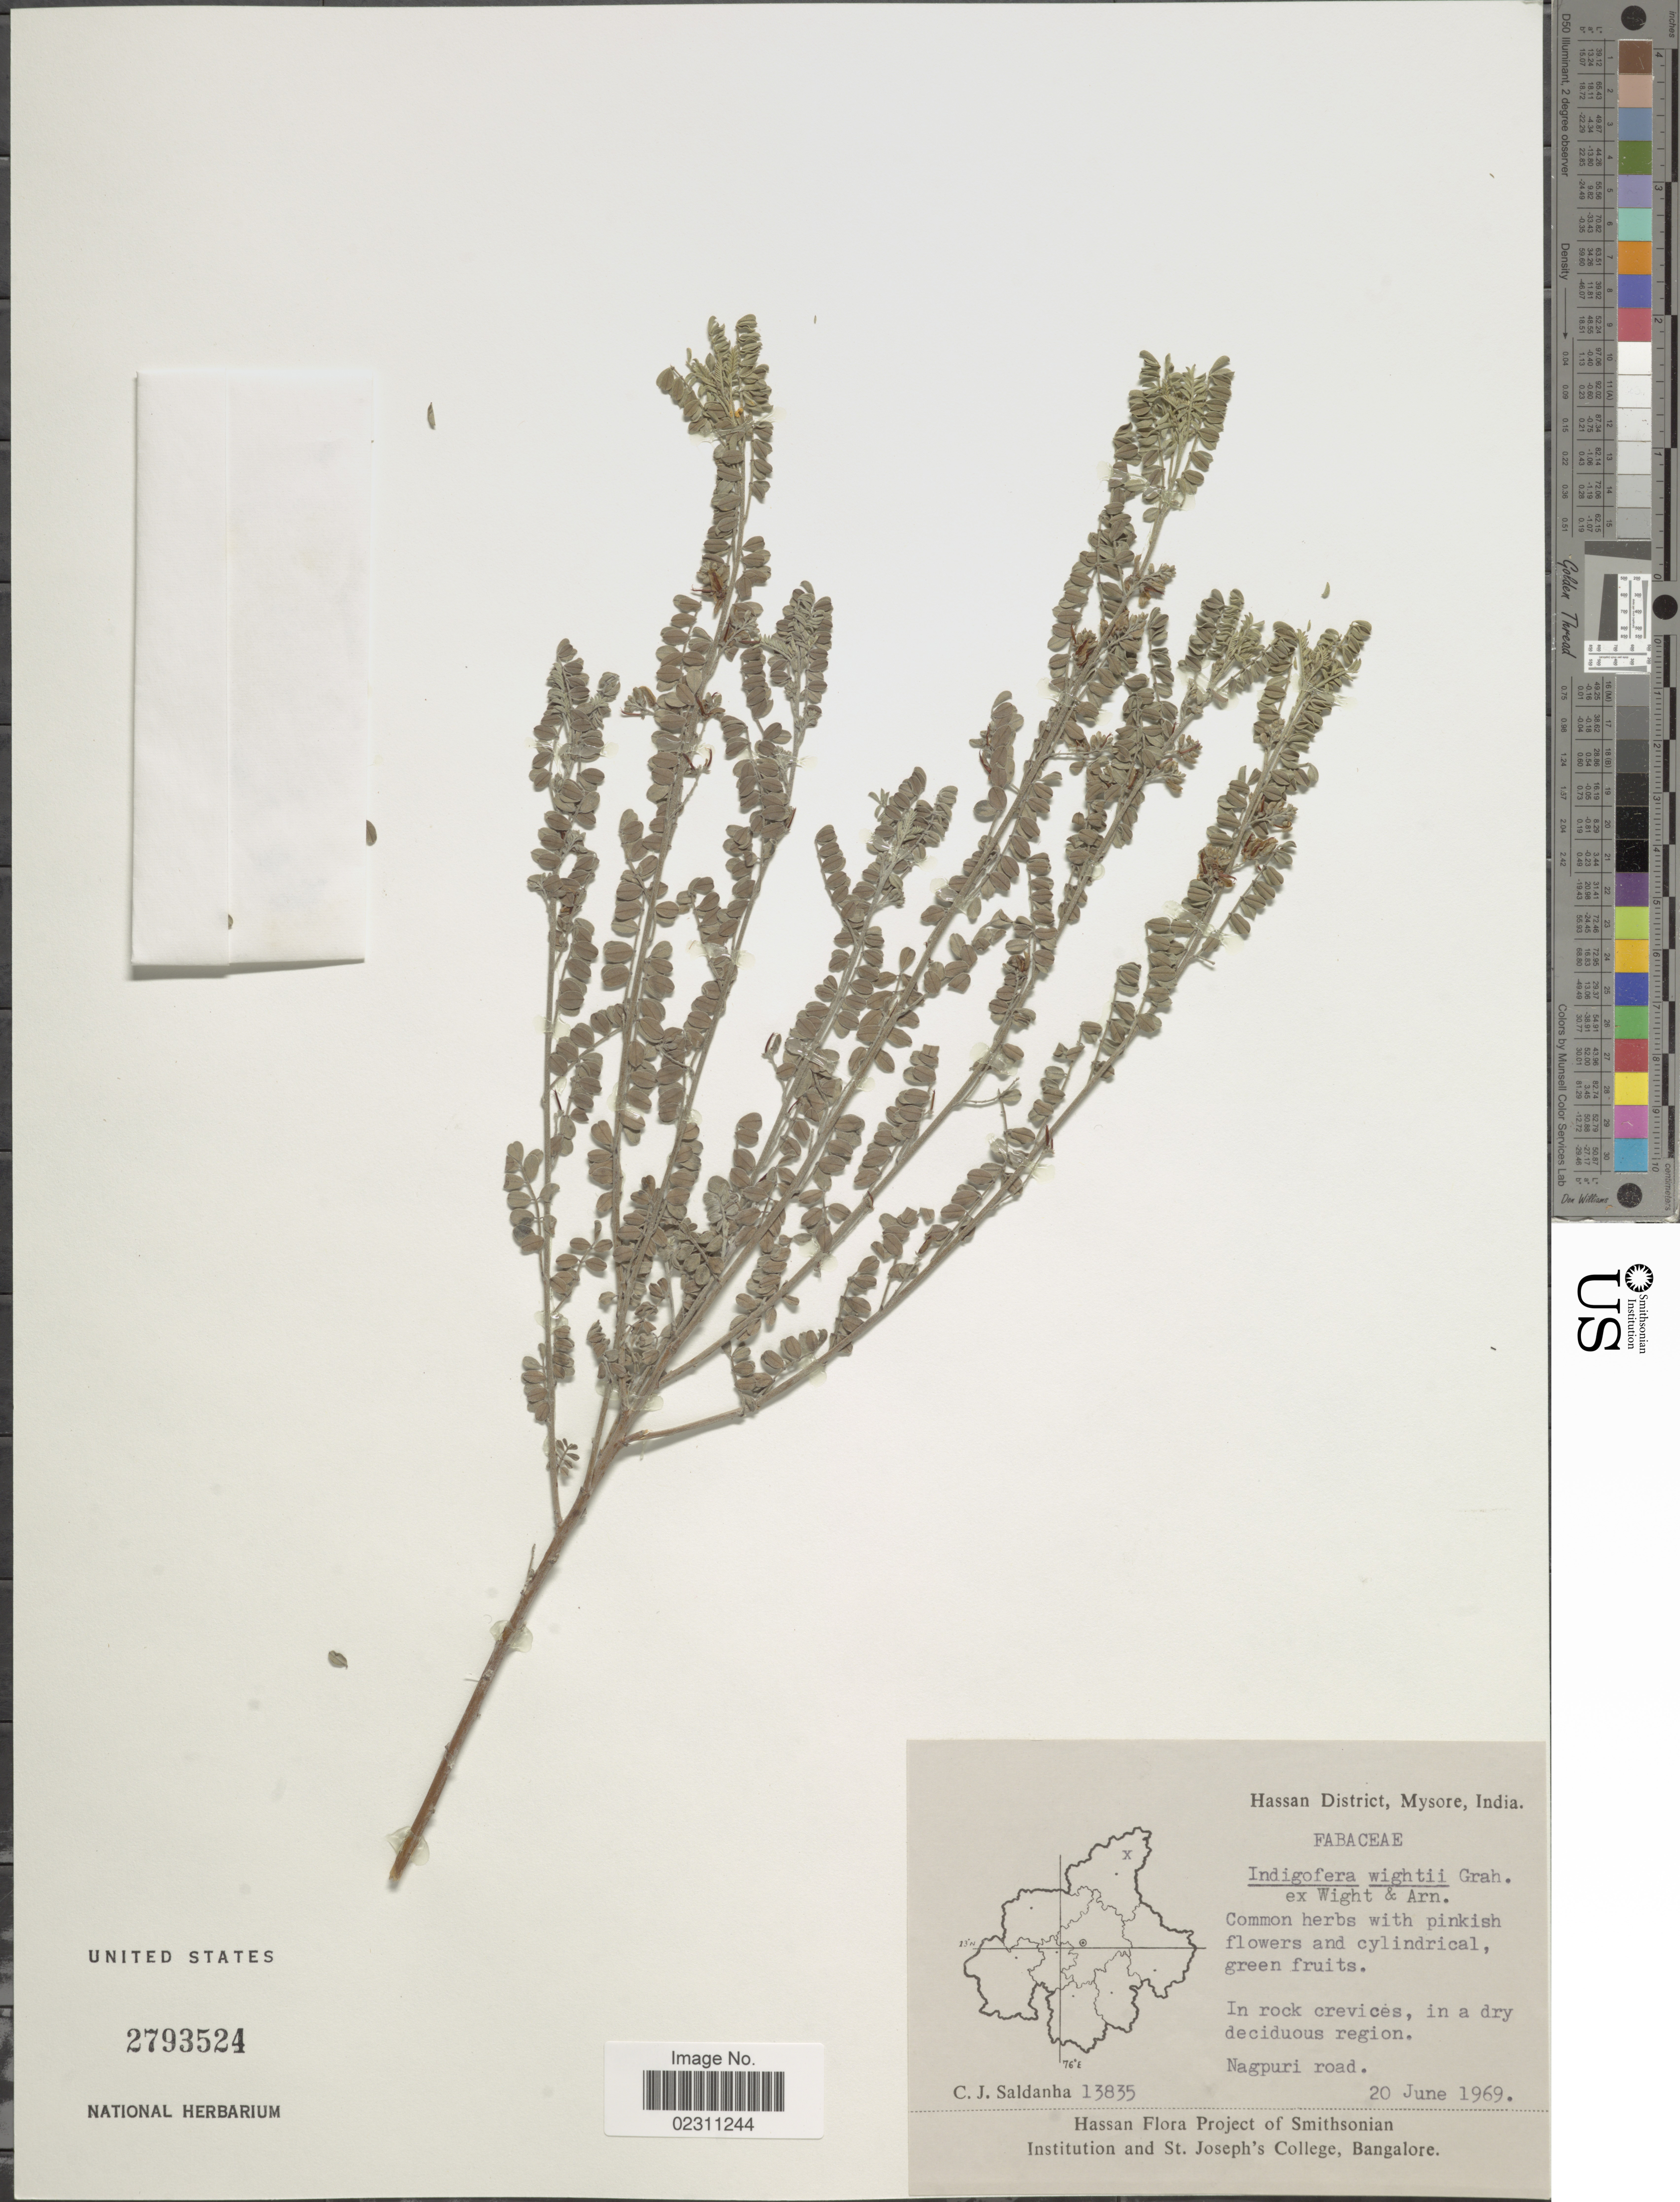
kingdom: Plantae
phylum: Tracheophyta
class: Magnoliopsida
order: Fabales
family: Fabaceae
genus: Indigofera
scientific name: Indigofera wightii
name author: Wight & Arn.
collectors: C. J. Saldanha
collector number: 13835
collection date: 1969-06-20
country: India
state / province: Karnataka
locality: Hassan District, Mysore. Nagpuri road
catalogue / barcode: US 2793524